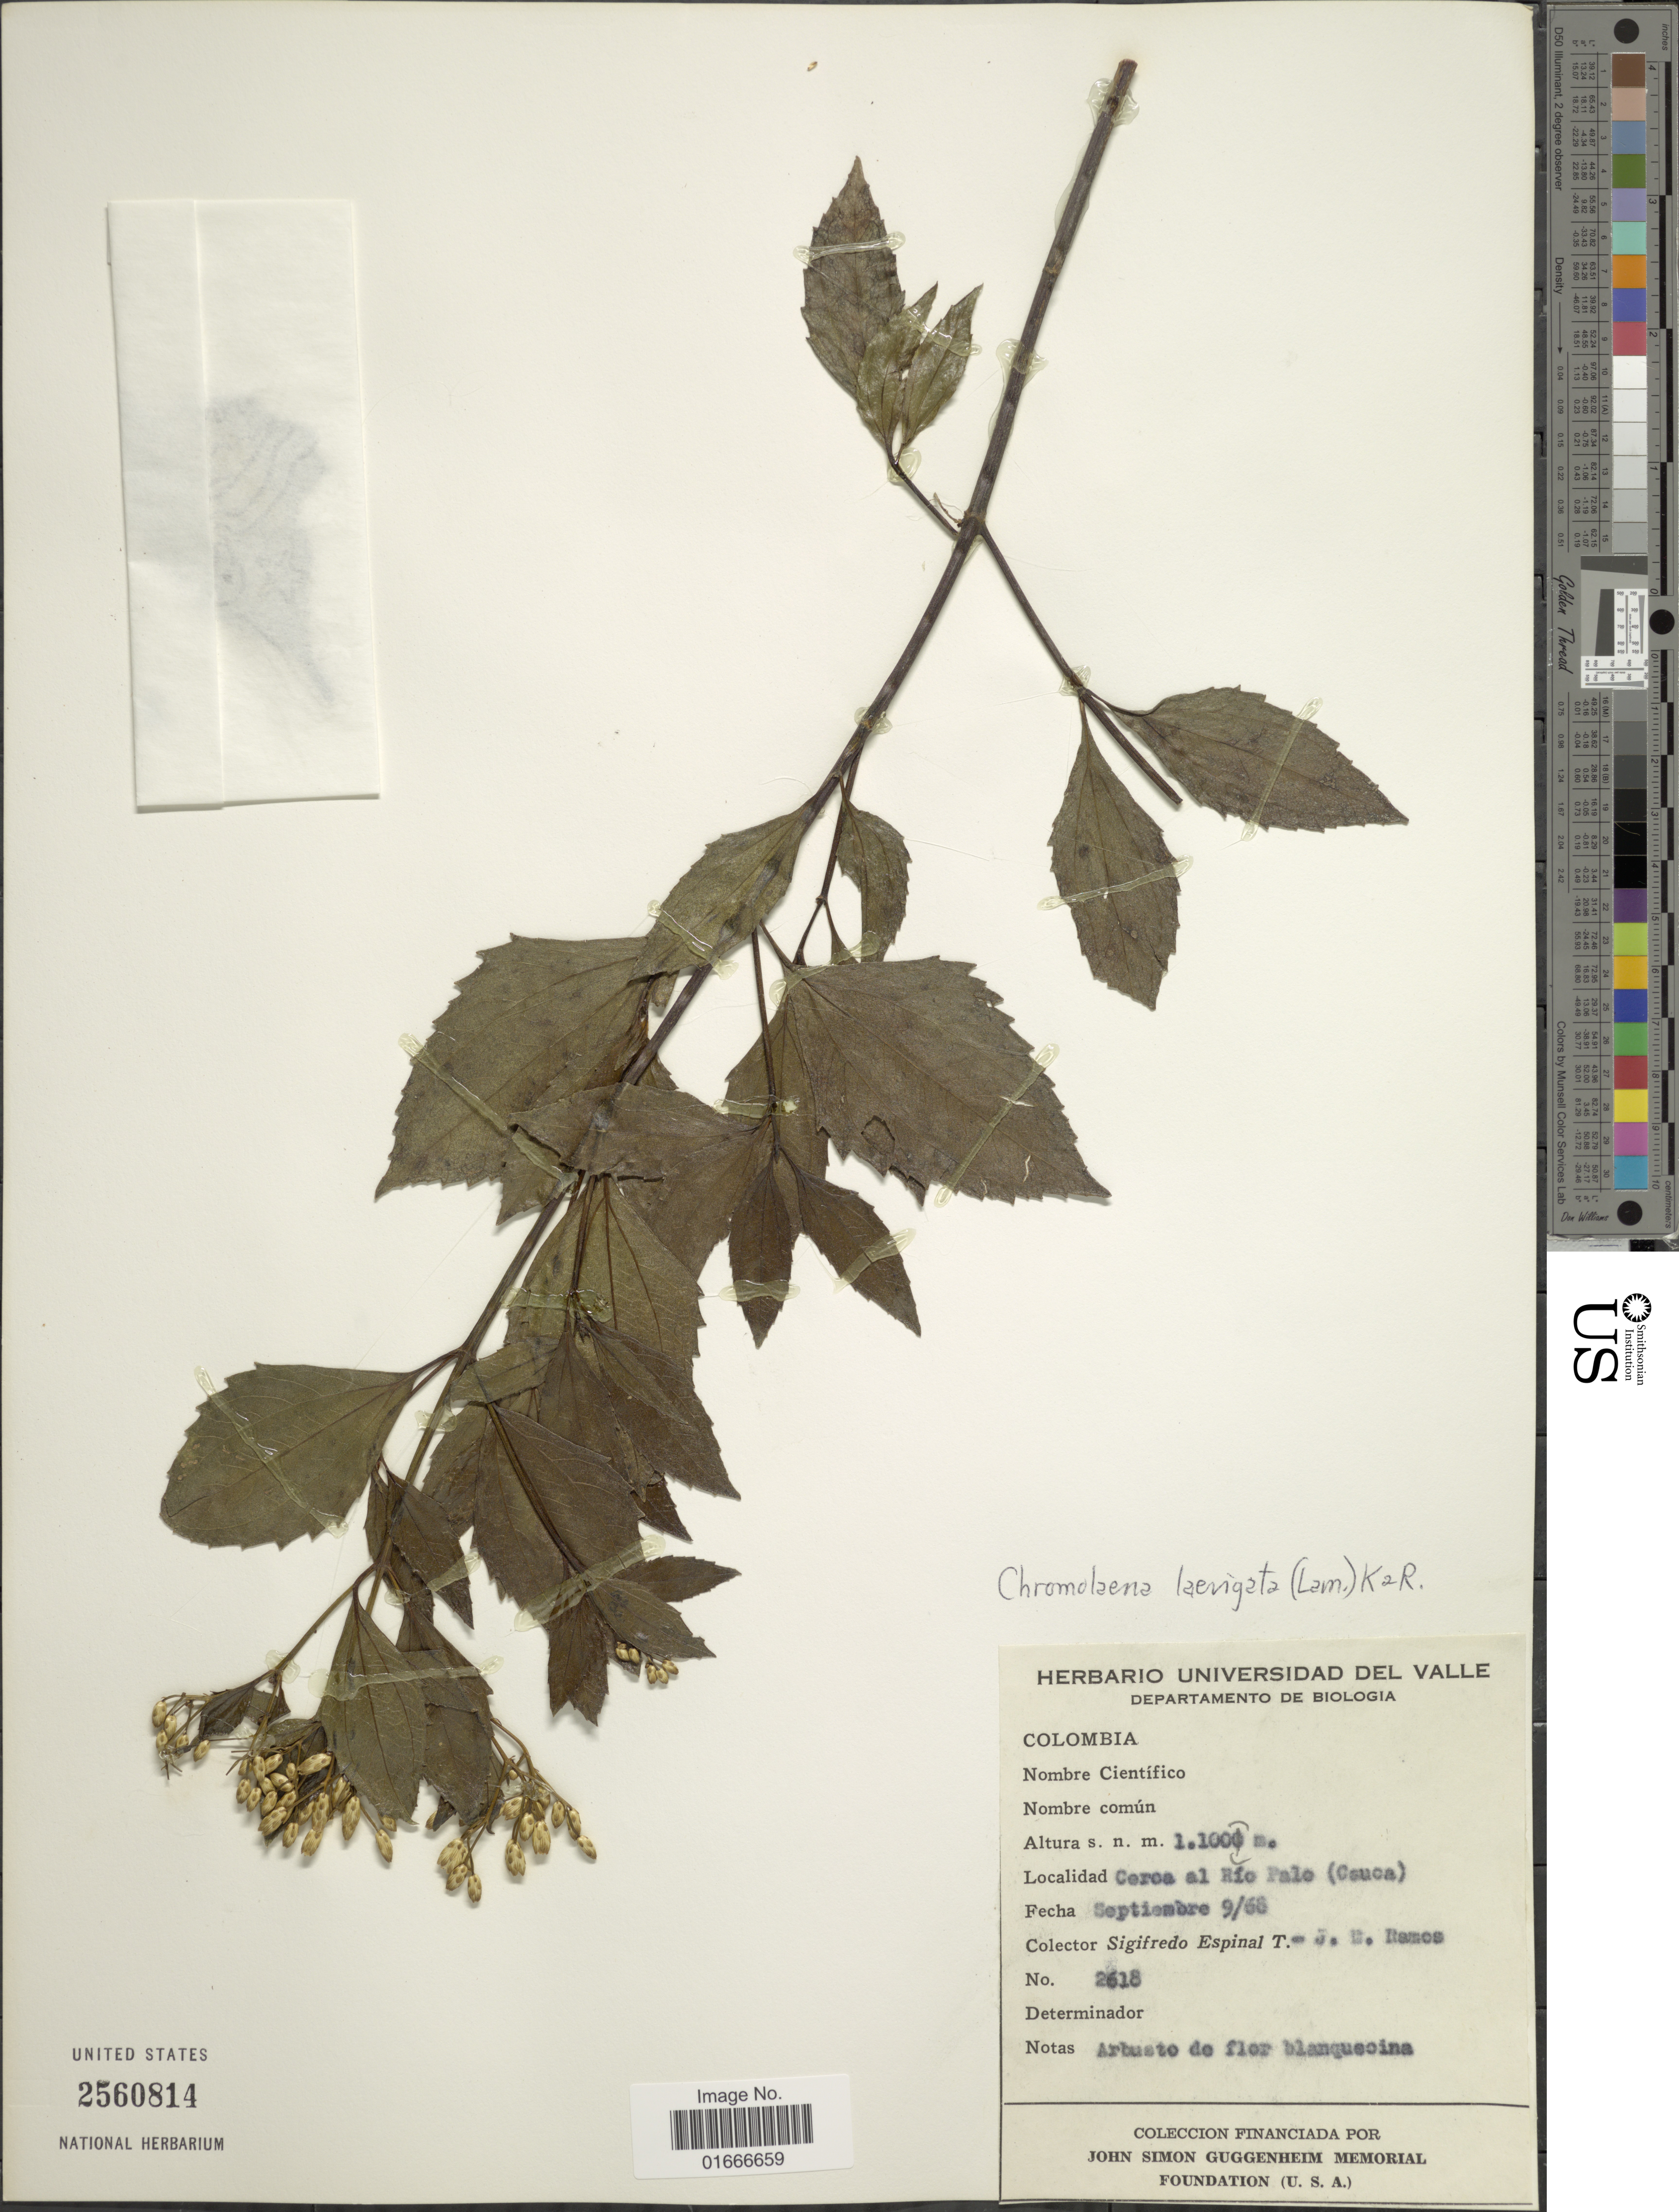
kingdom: Plantae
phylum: Tracheophyta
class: Magnoliopsida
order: Asterales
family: Asteraceae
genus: Chromolaena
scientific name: Chromolaena laevigata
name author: (Lam.) R.M. King & H. Rob.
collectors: S. Espinal T. & J. E. Ramos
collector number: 2618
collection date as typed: Transcribed d/m/y: 9/9/68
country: Colombia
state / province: Cauca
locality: Cerca al Rio Palo (Cauca)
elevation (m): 1100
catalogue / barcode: US 2560814